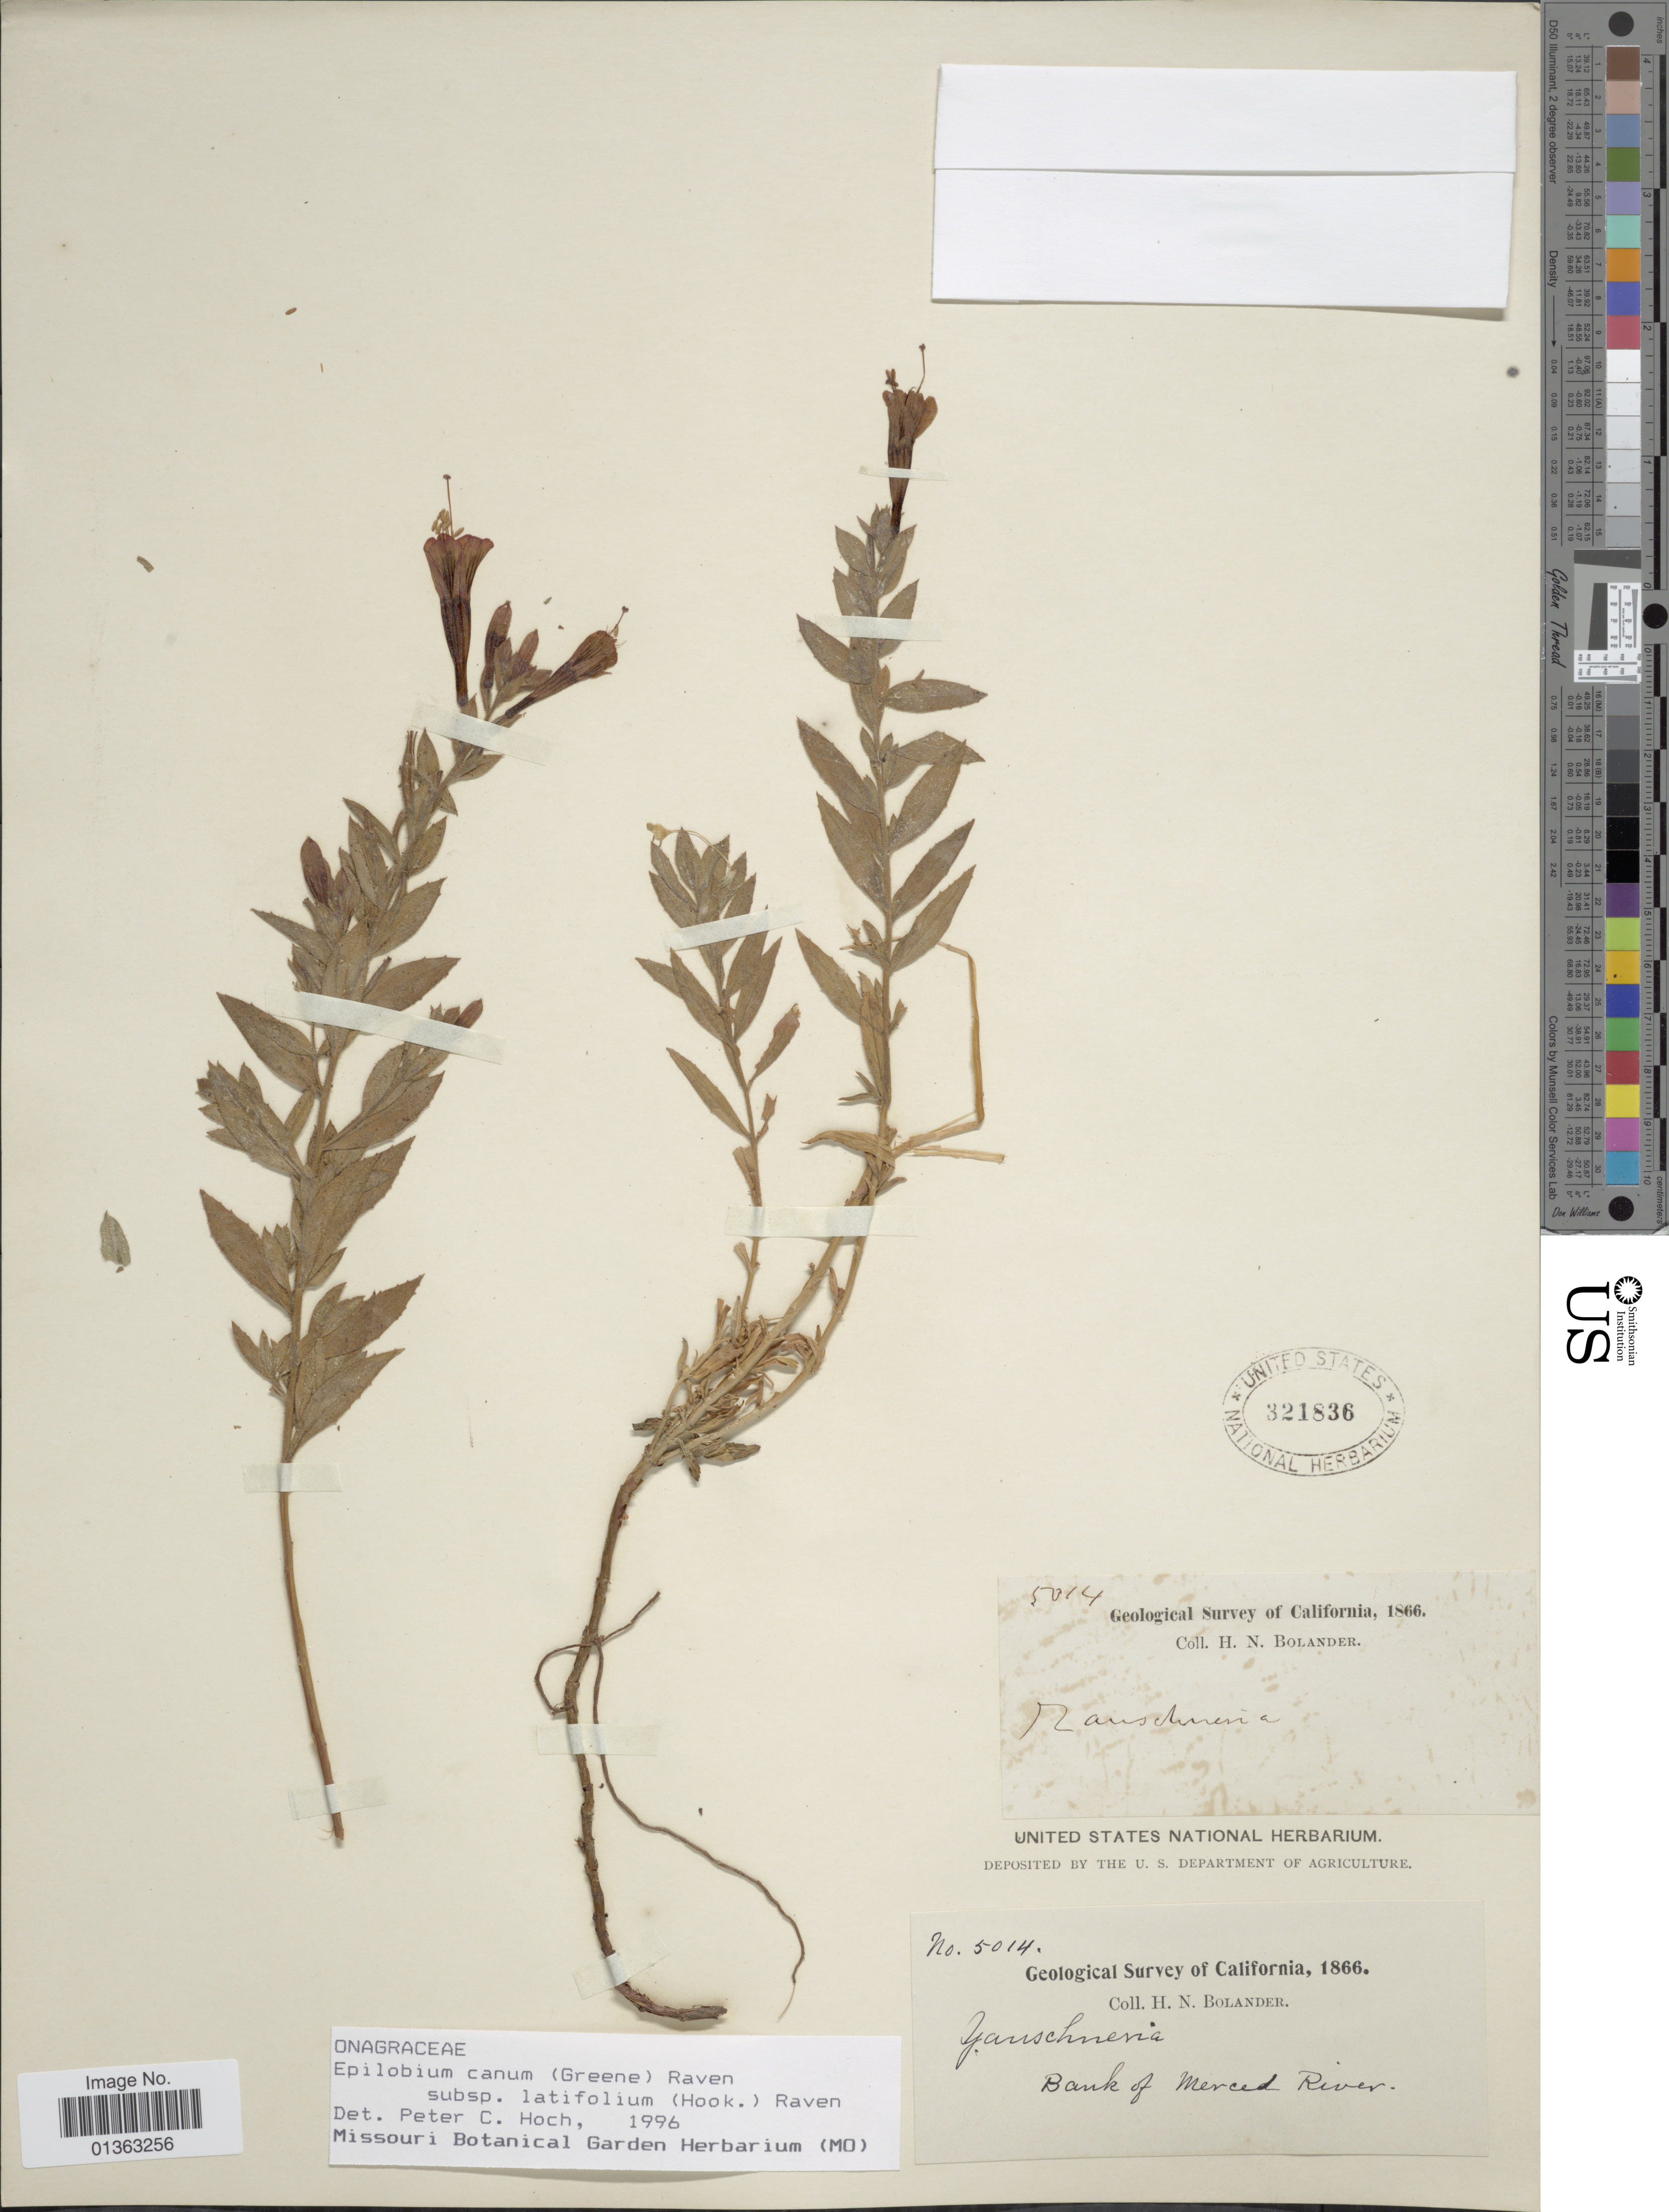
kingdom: Plantae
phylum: Tracheophyta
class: Magnoliopsida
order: Myrtales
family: Onagraceae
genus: Epilobium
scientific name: Epilobium canum subsp. latifolium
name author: (Hook.) P.H. Raven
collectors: H. Bolander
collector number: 5014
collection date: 1866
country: United States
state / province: California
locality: Bank of Merced River.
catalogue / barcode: US 321836